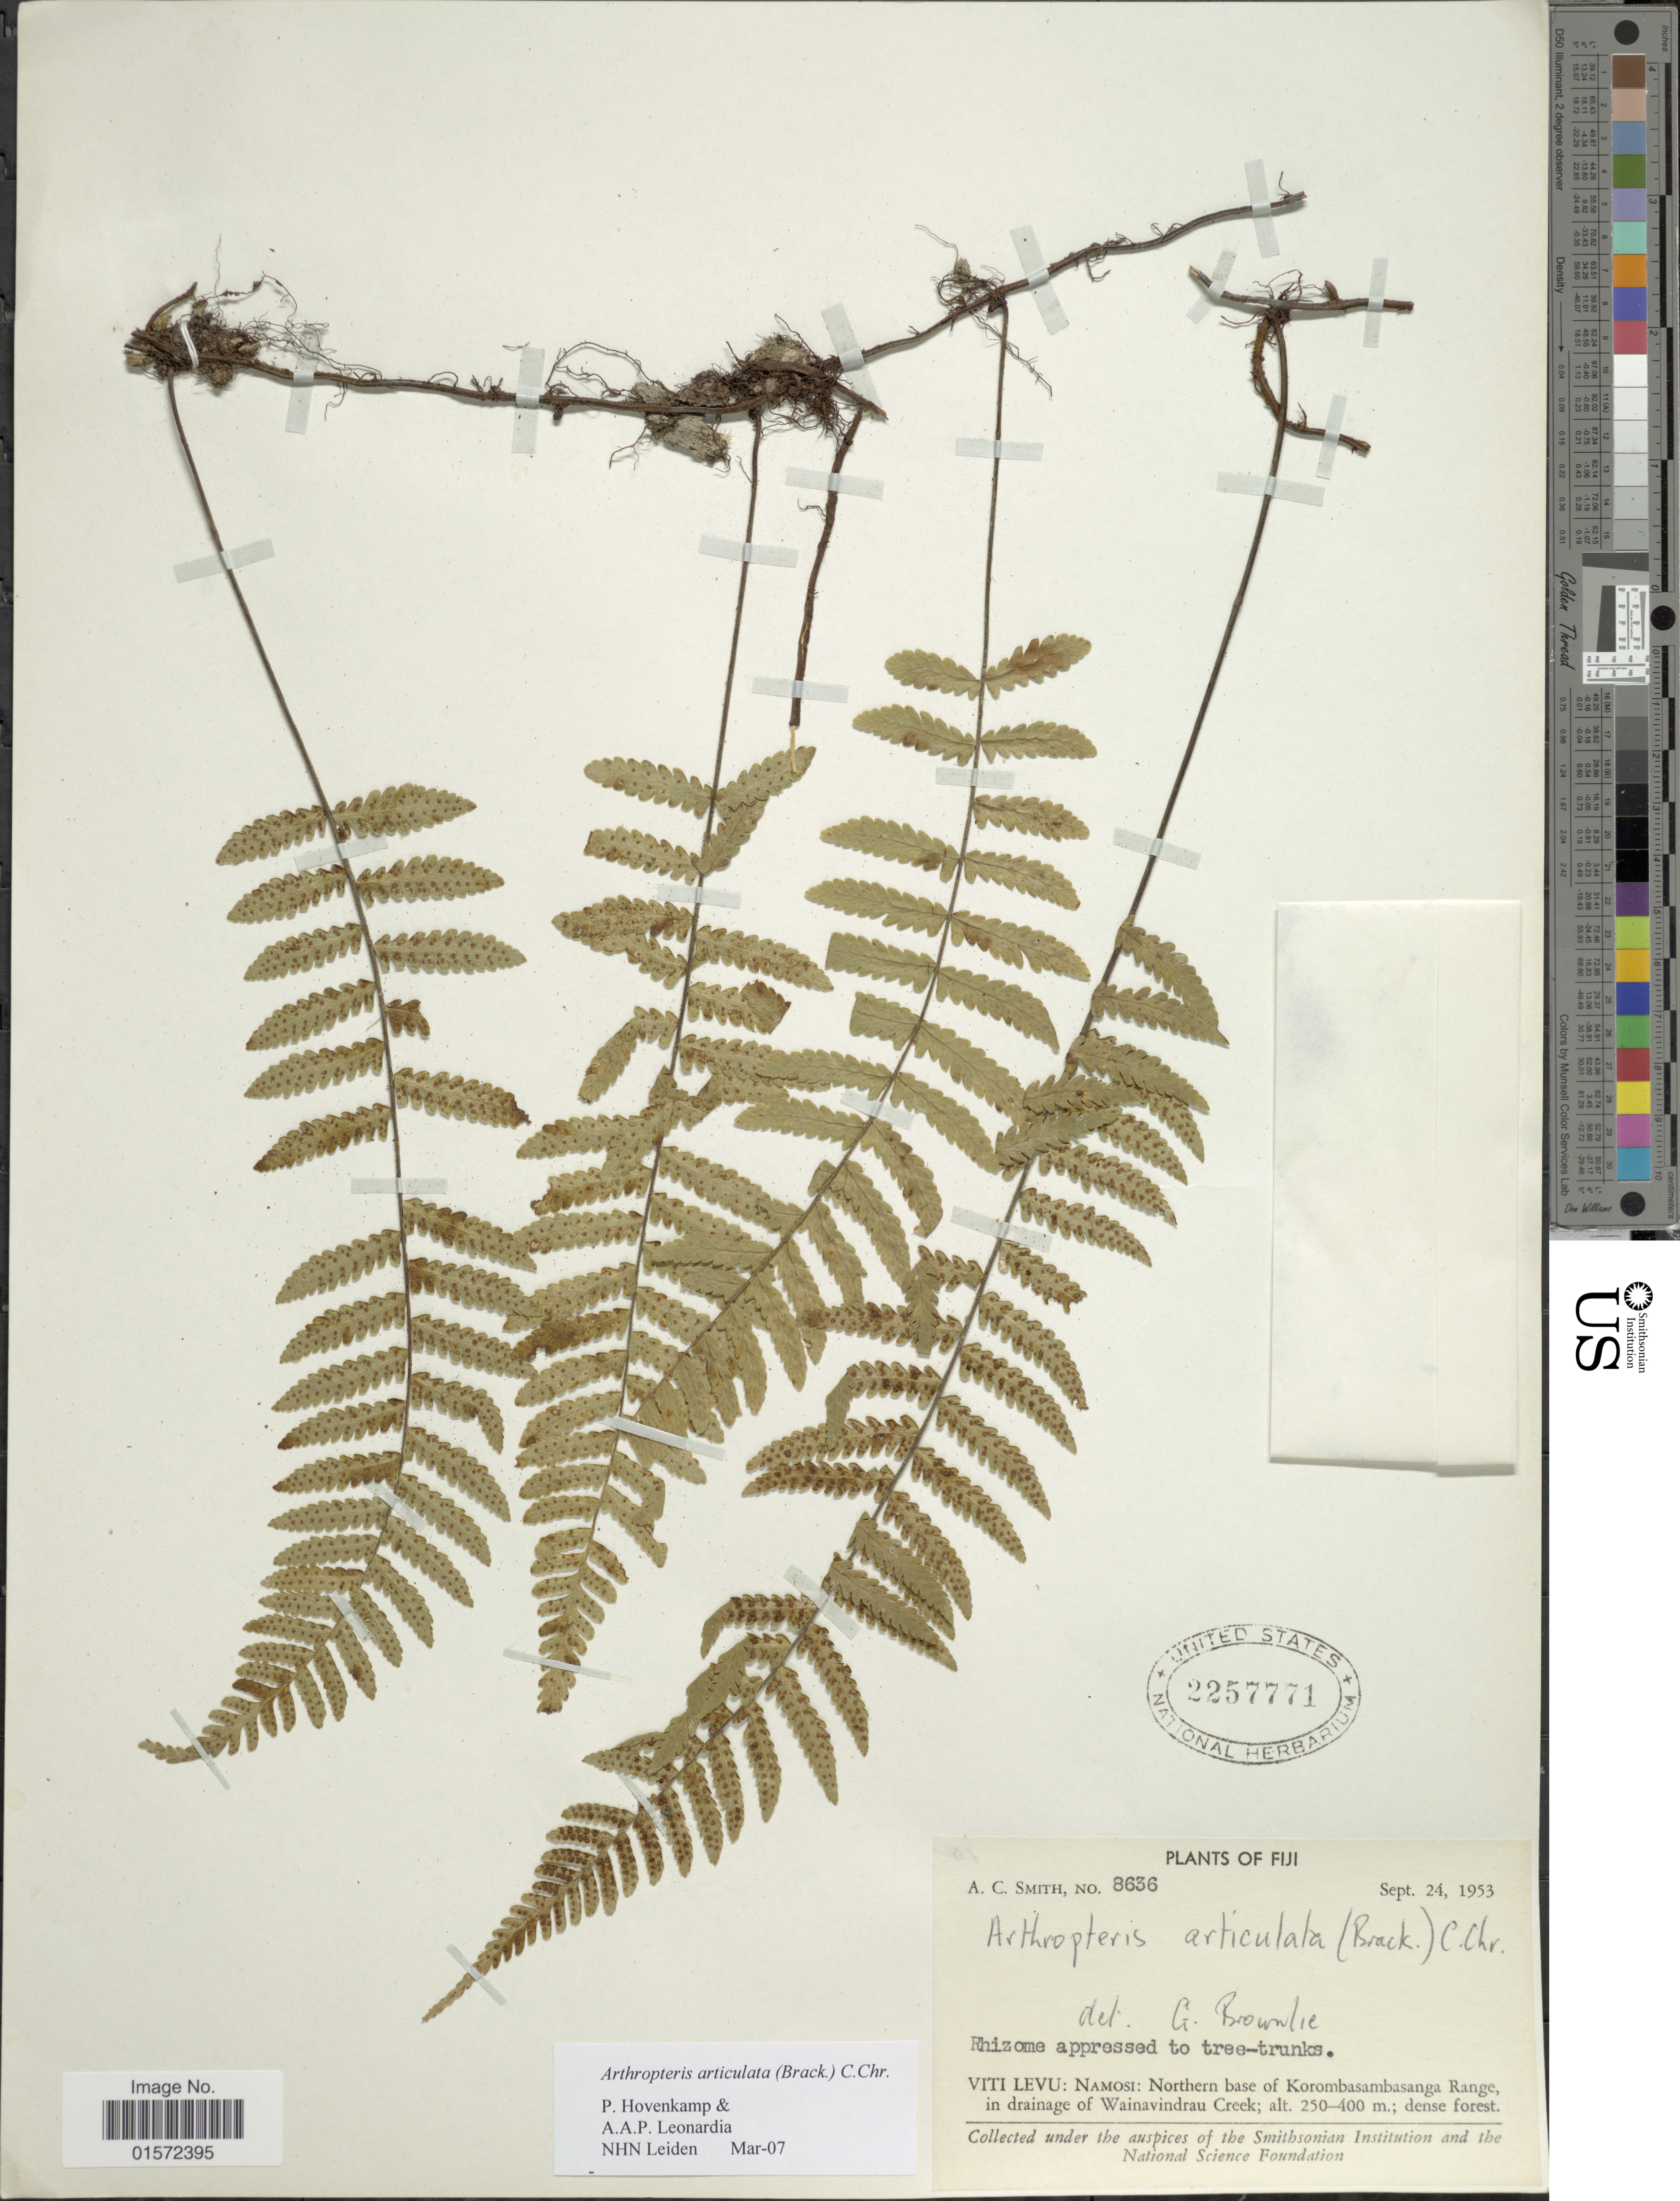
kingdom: Plantae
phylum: Tracheophyta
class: Polypodiopsida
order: Polypodiales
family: Tectariaceae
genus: Arthropteris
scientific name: Arthropteris articulata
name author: (Brack.) C. Chr.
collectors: A. C. Smith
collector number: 8636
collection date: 1953-09-24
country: Fiji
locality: Viti-Levu: Namosi: Northern base of Korombasambasanga Range, in drainage of Wainavindrau Creek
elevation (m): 250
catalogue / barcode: US 2257771